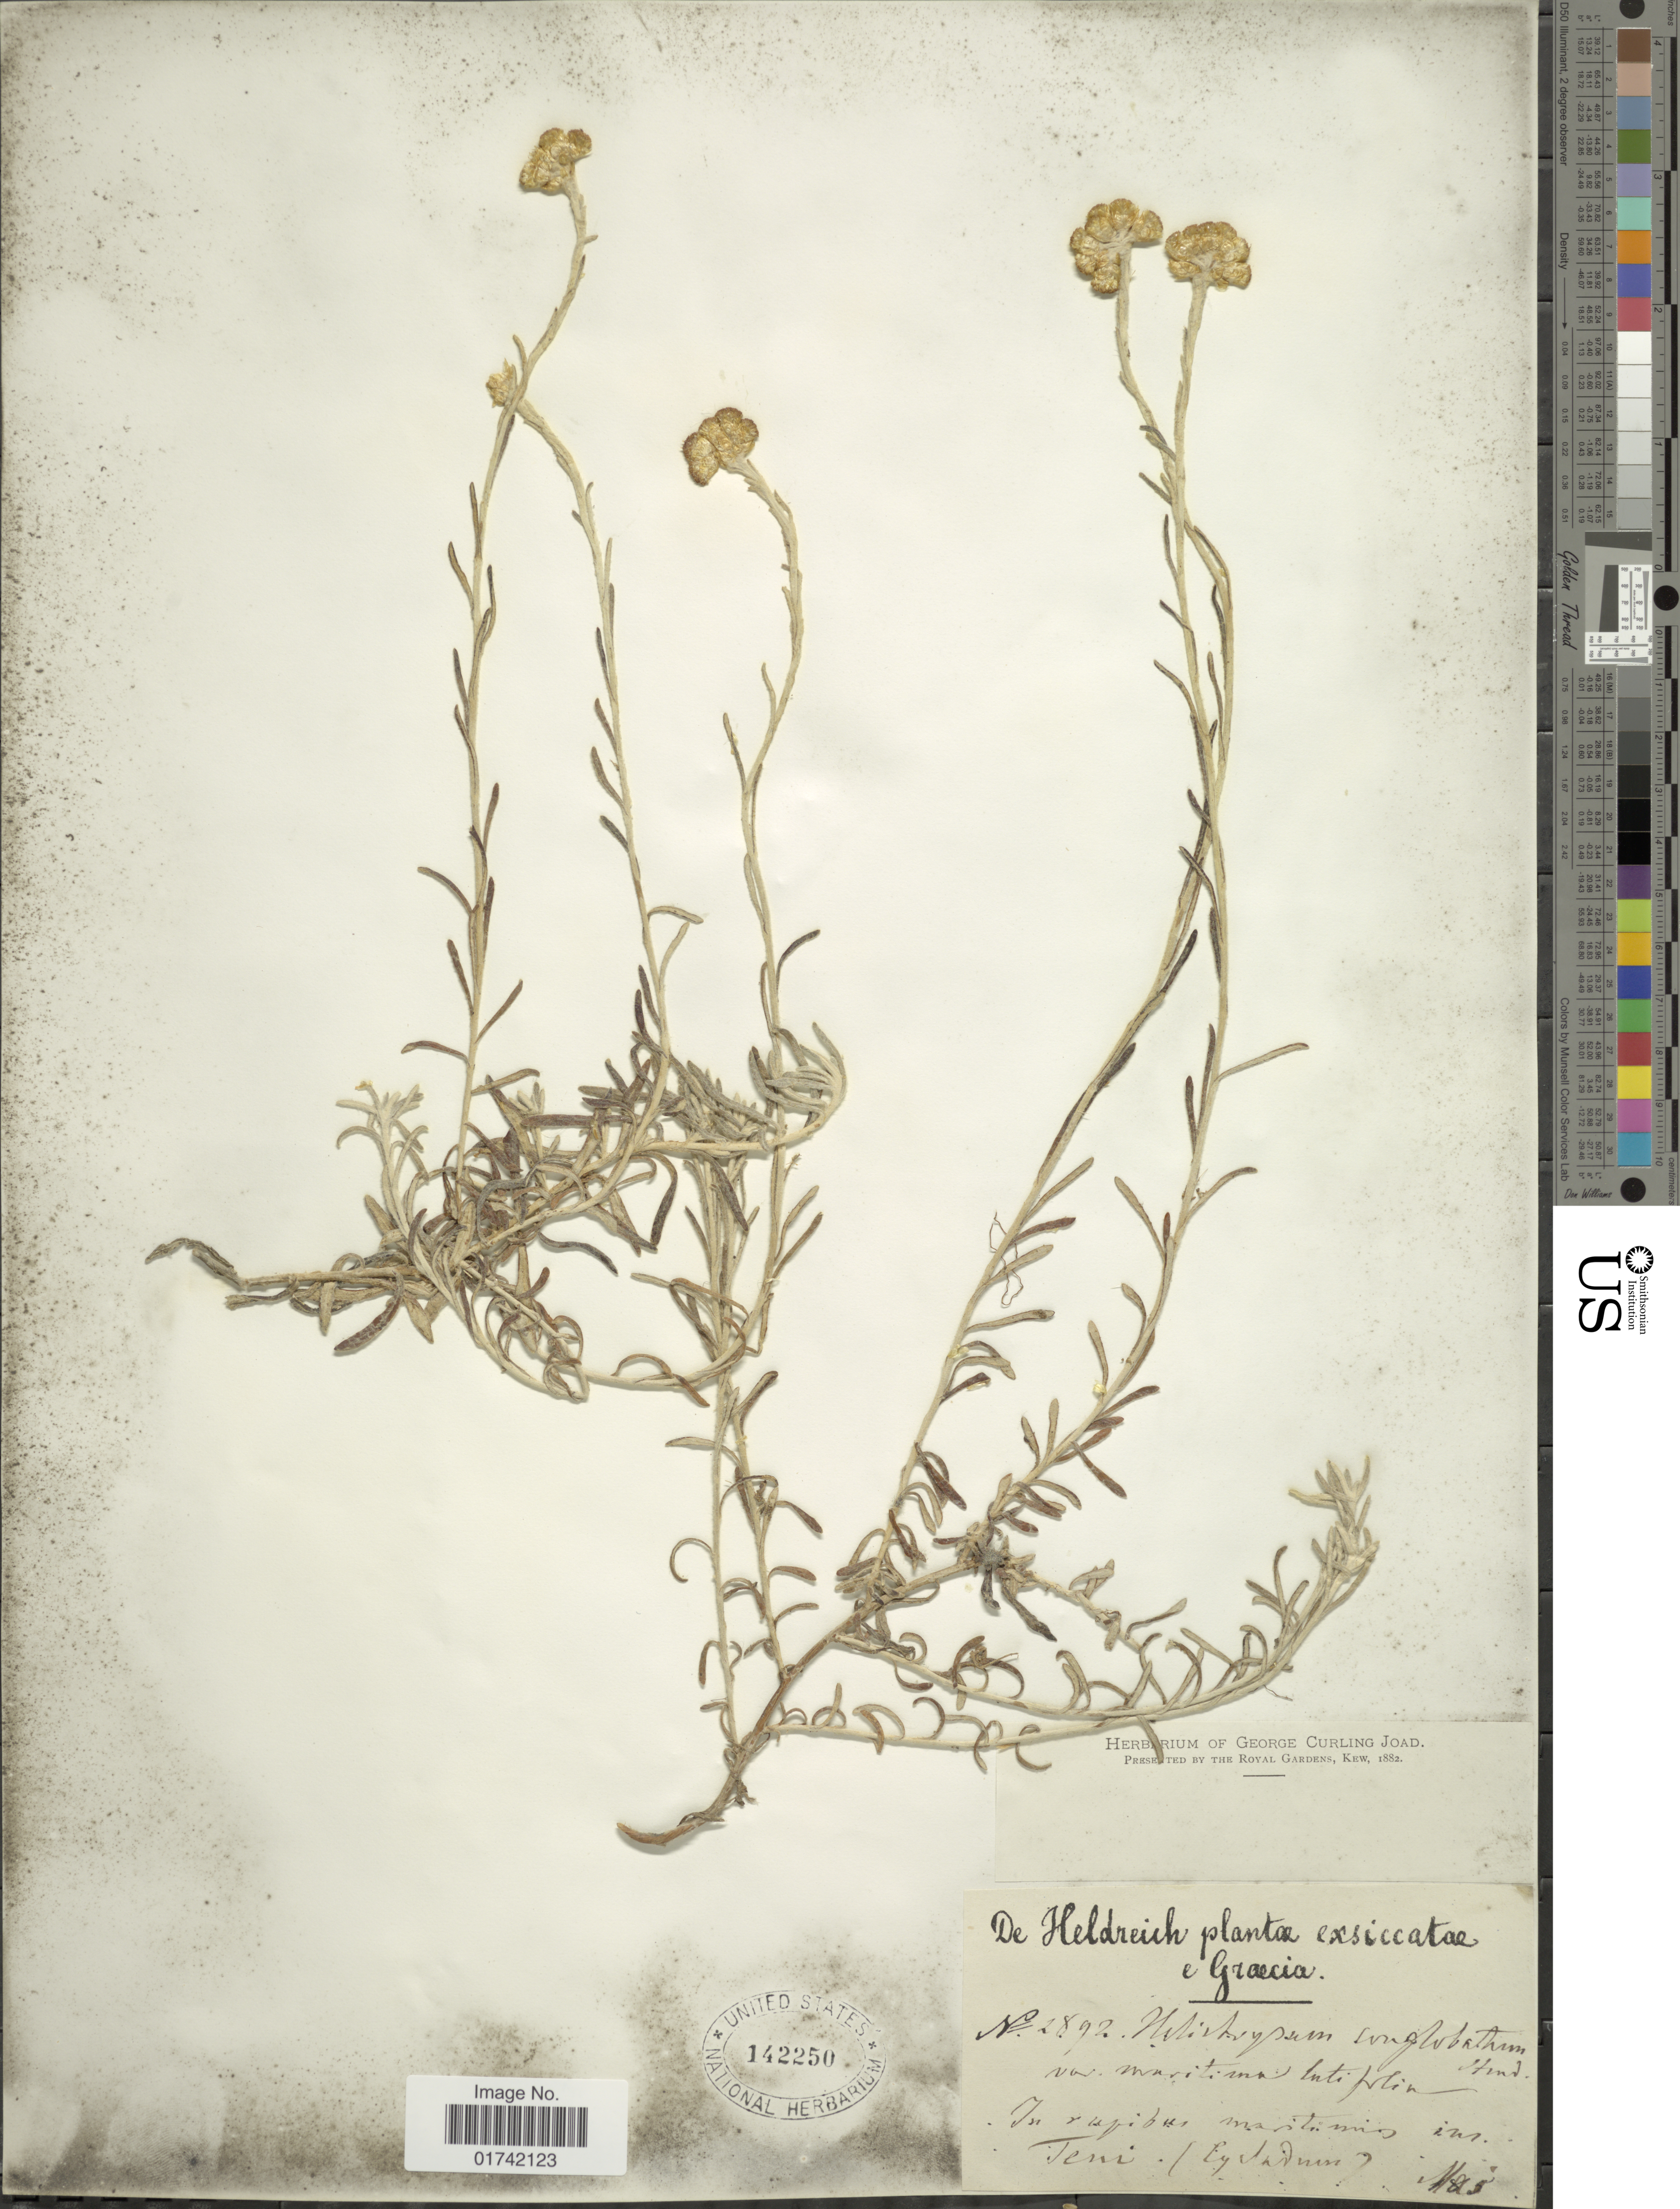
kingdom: Plantae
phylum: Tracheophyta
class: Magnoliopsida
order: Asterales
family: Asteraceae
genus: Helichrysum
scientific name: Helichrysum conglobatum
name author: Steud.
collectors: -. De Heldreich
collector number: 2892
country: Greece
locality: Graecia, in rupibus maritimus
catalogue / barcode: US 142250